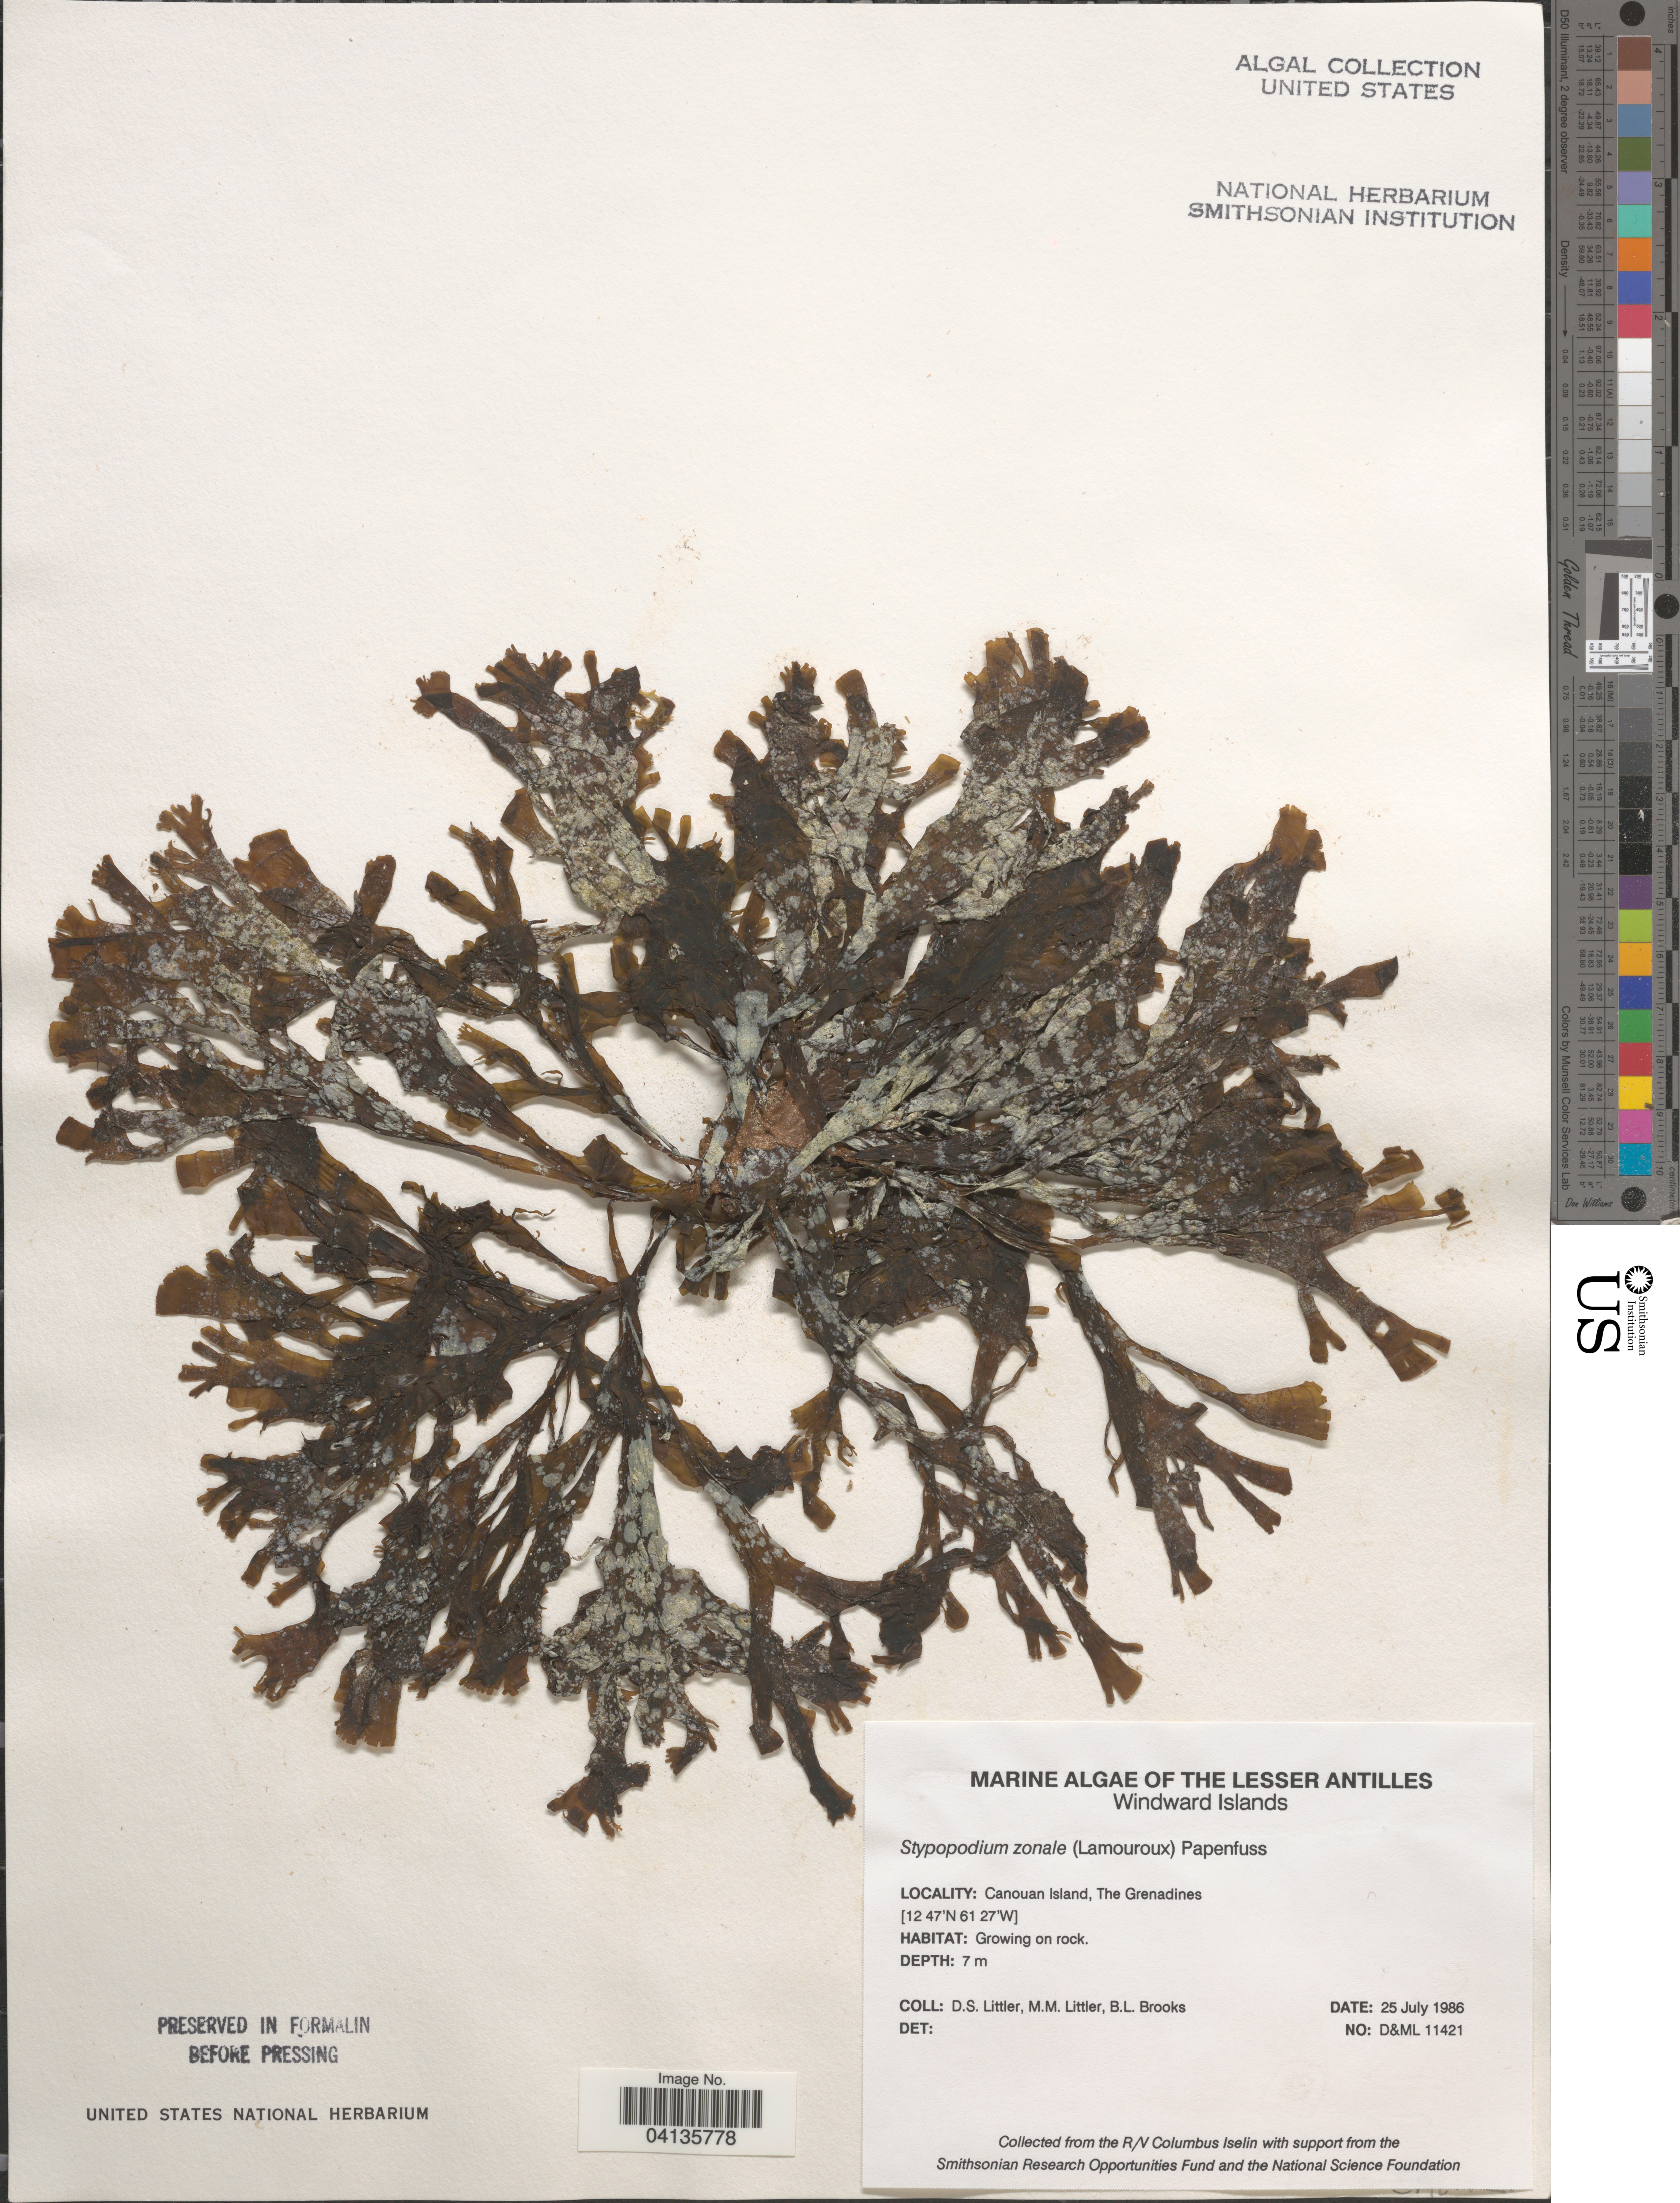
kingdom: Chromista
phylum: Ochrophyta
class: Phaeophyceae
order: Dictyotales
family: Dictyotaceae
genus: Stypopodium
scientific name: Stypopodium zonale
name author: (J.V.Lamouroux) Papenf.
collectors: D. S. Littler & B. Brooks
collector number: D&ML11421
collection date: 1986-07-25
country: St. Vincent - Grenadines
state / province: Grenadines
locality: The Lesser Antilles. Windward Islands. Canouan Island.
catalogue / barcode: US 238589